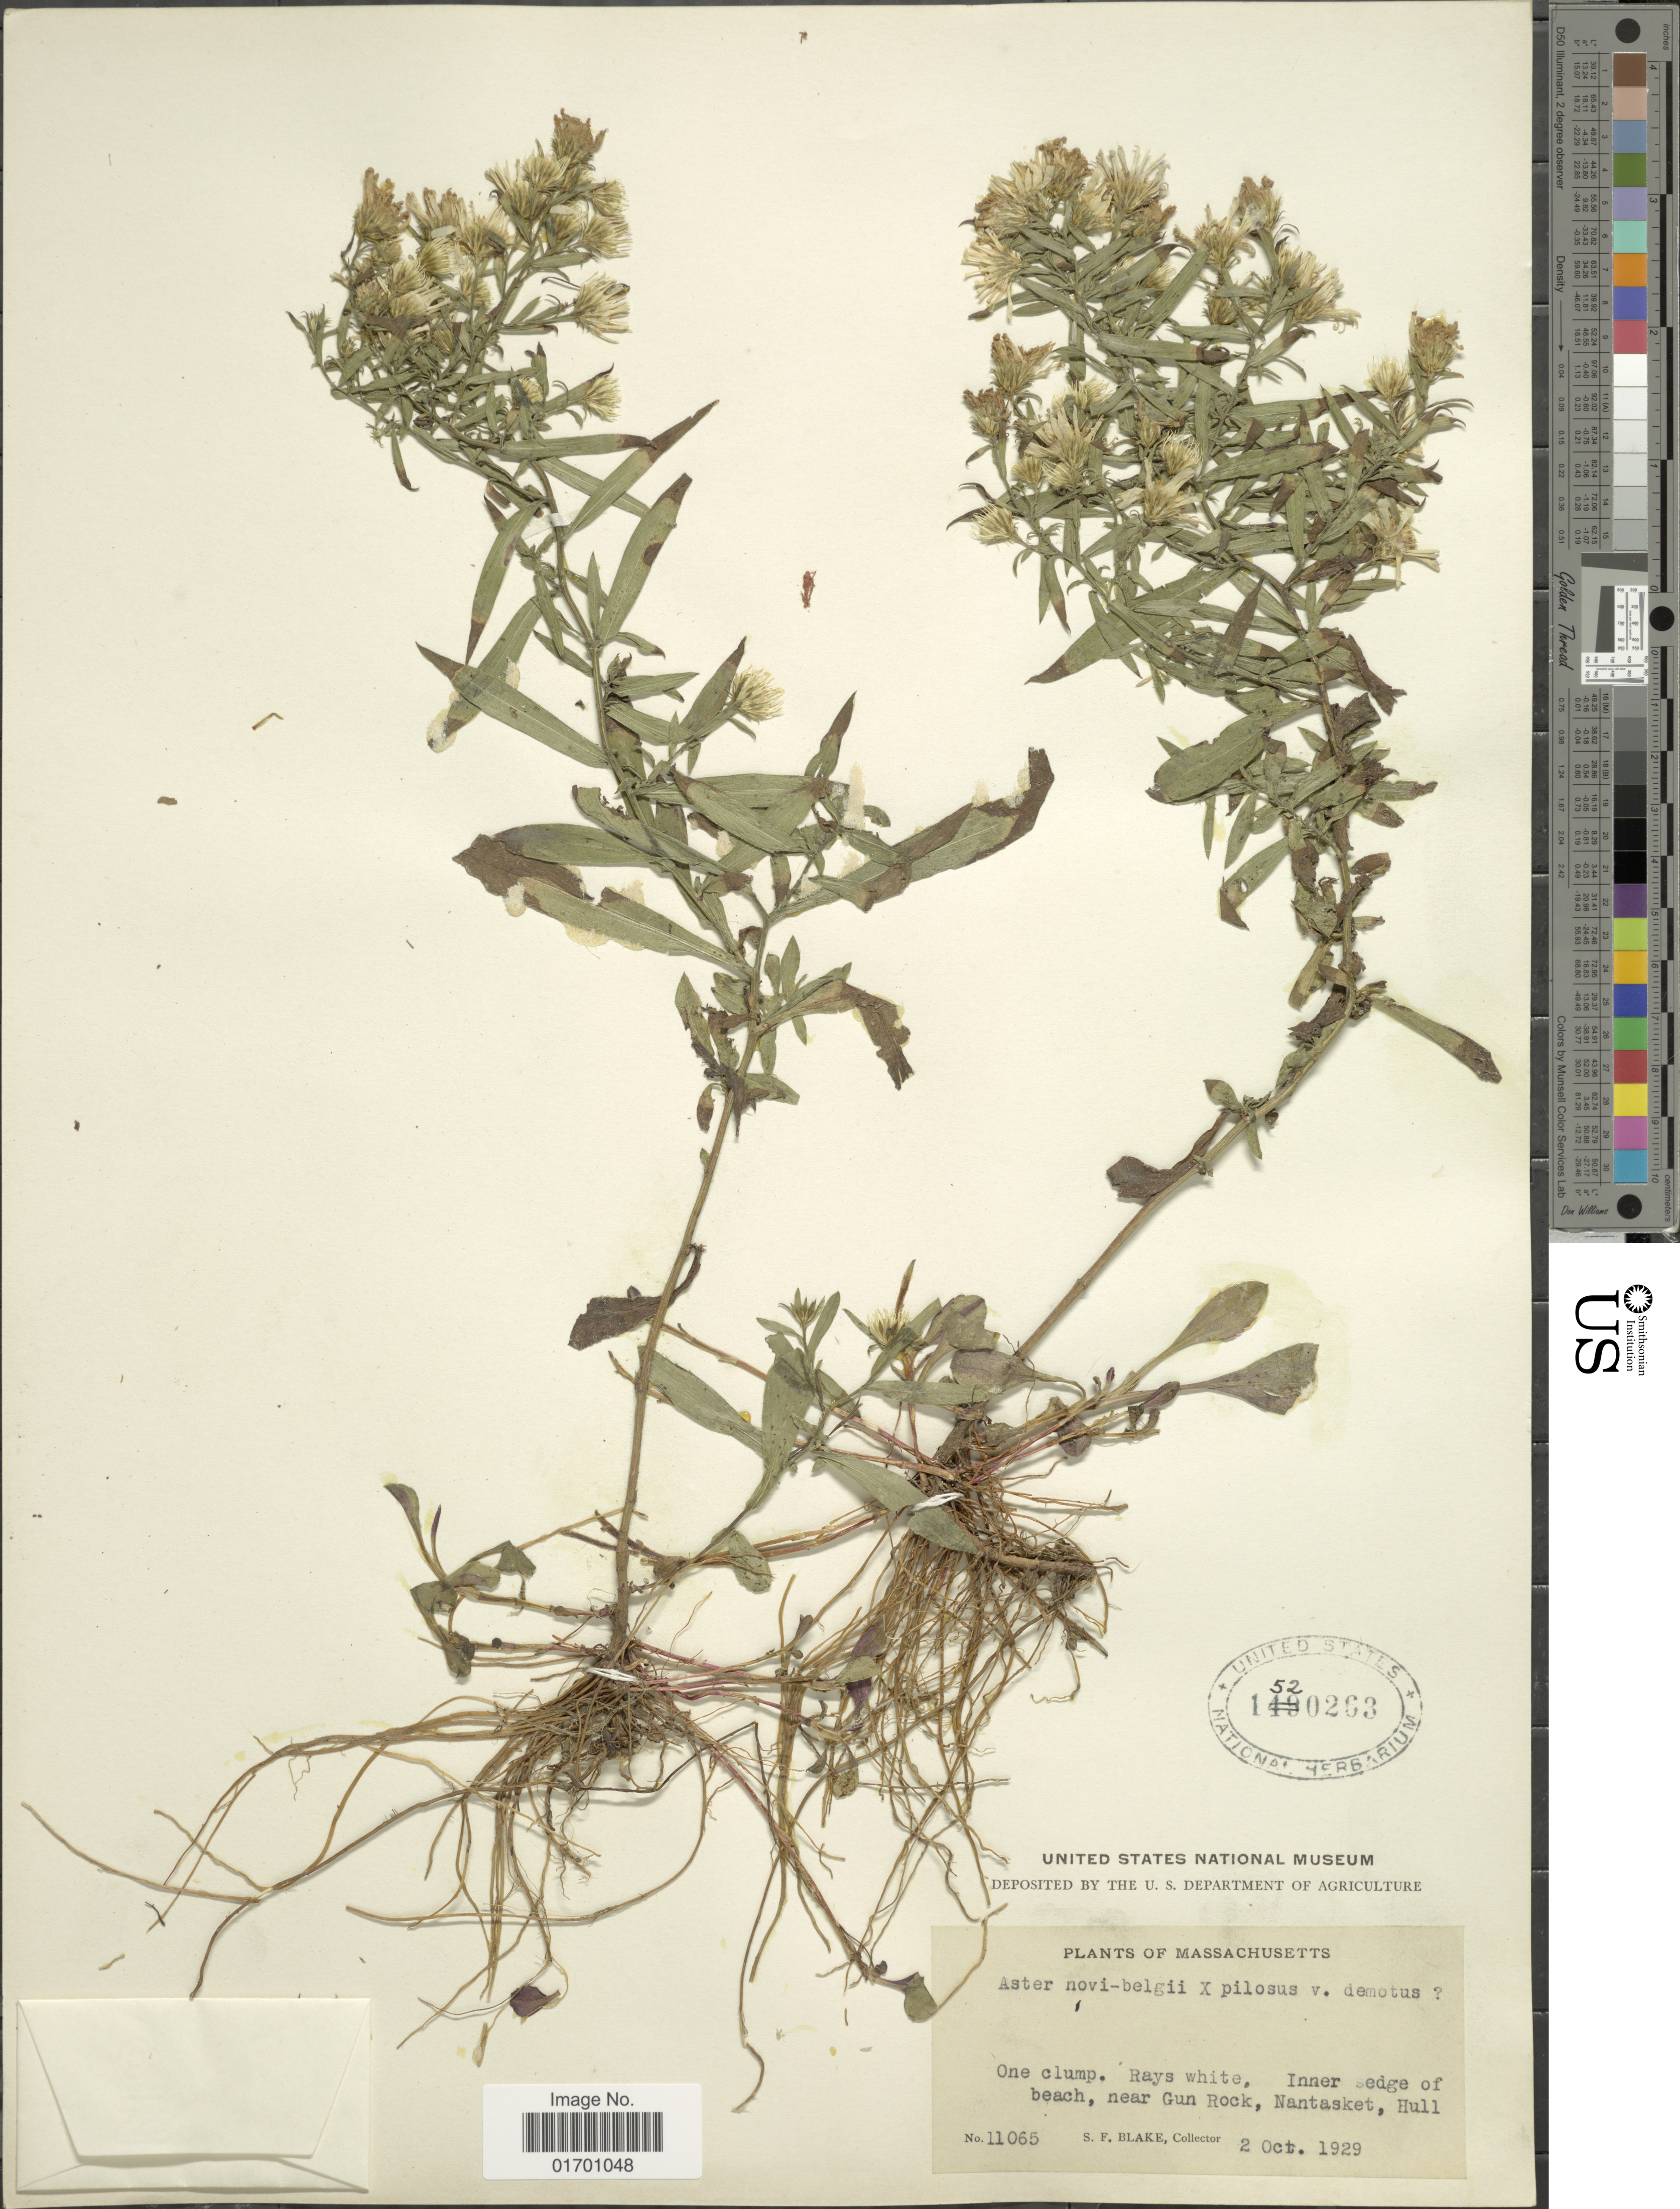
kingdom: Plantae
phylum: Tracheophyta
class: Magnoliopsida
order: Asterales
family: Asteraceae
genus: Symphyotrichum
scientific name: Symphyotrichum novi-belgii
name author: (L.) G.L. Nesom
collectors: S. Blake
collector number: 11065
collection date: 1929-10-02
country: United States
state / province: Massachusetts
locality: Inner edge of beach, near Gun Rock, Nantasket, Hull.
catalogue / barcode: US 1520263